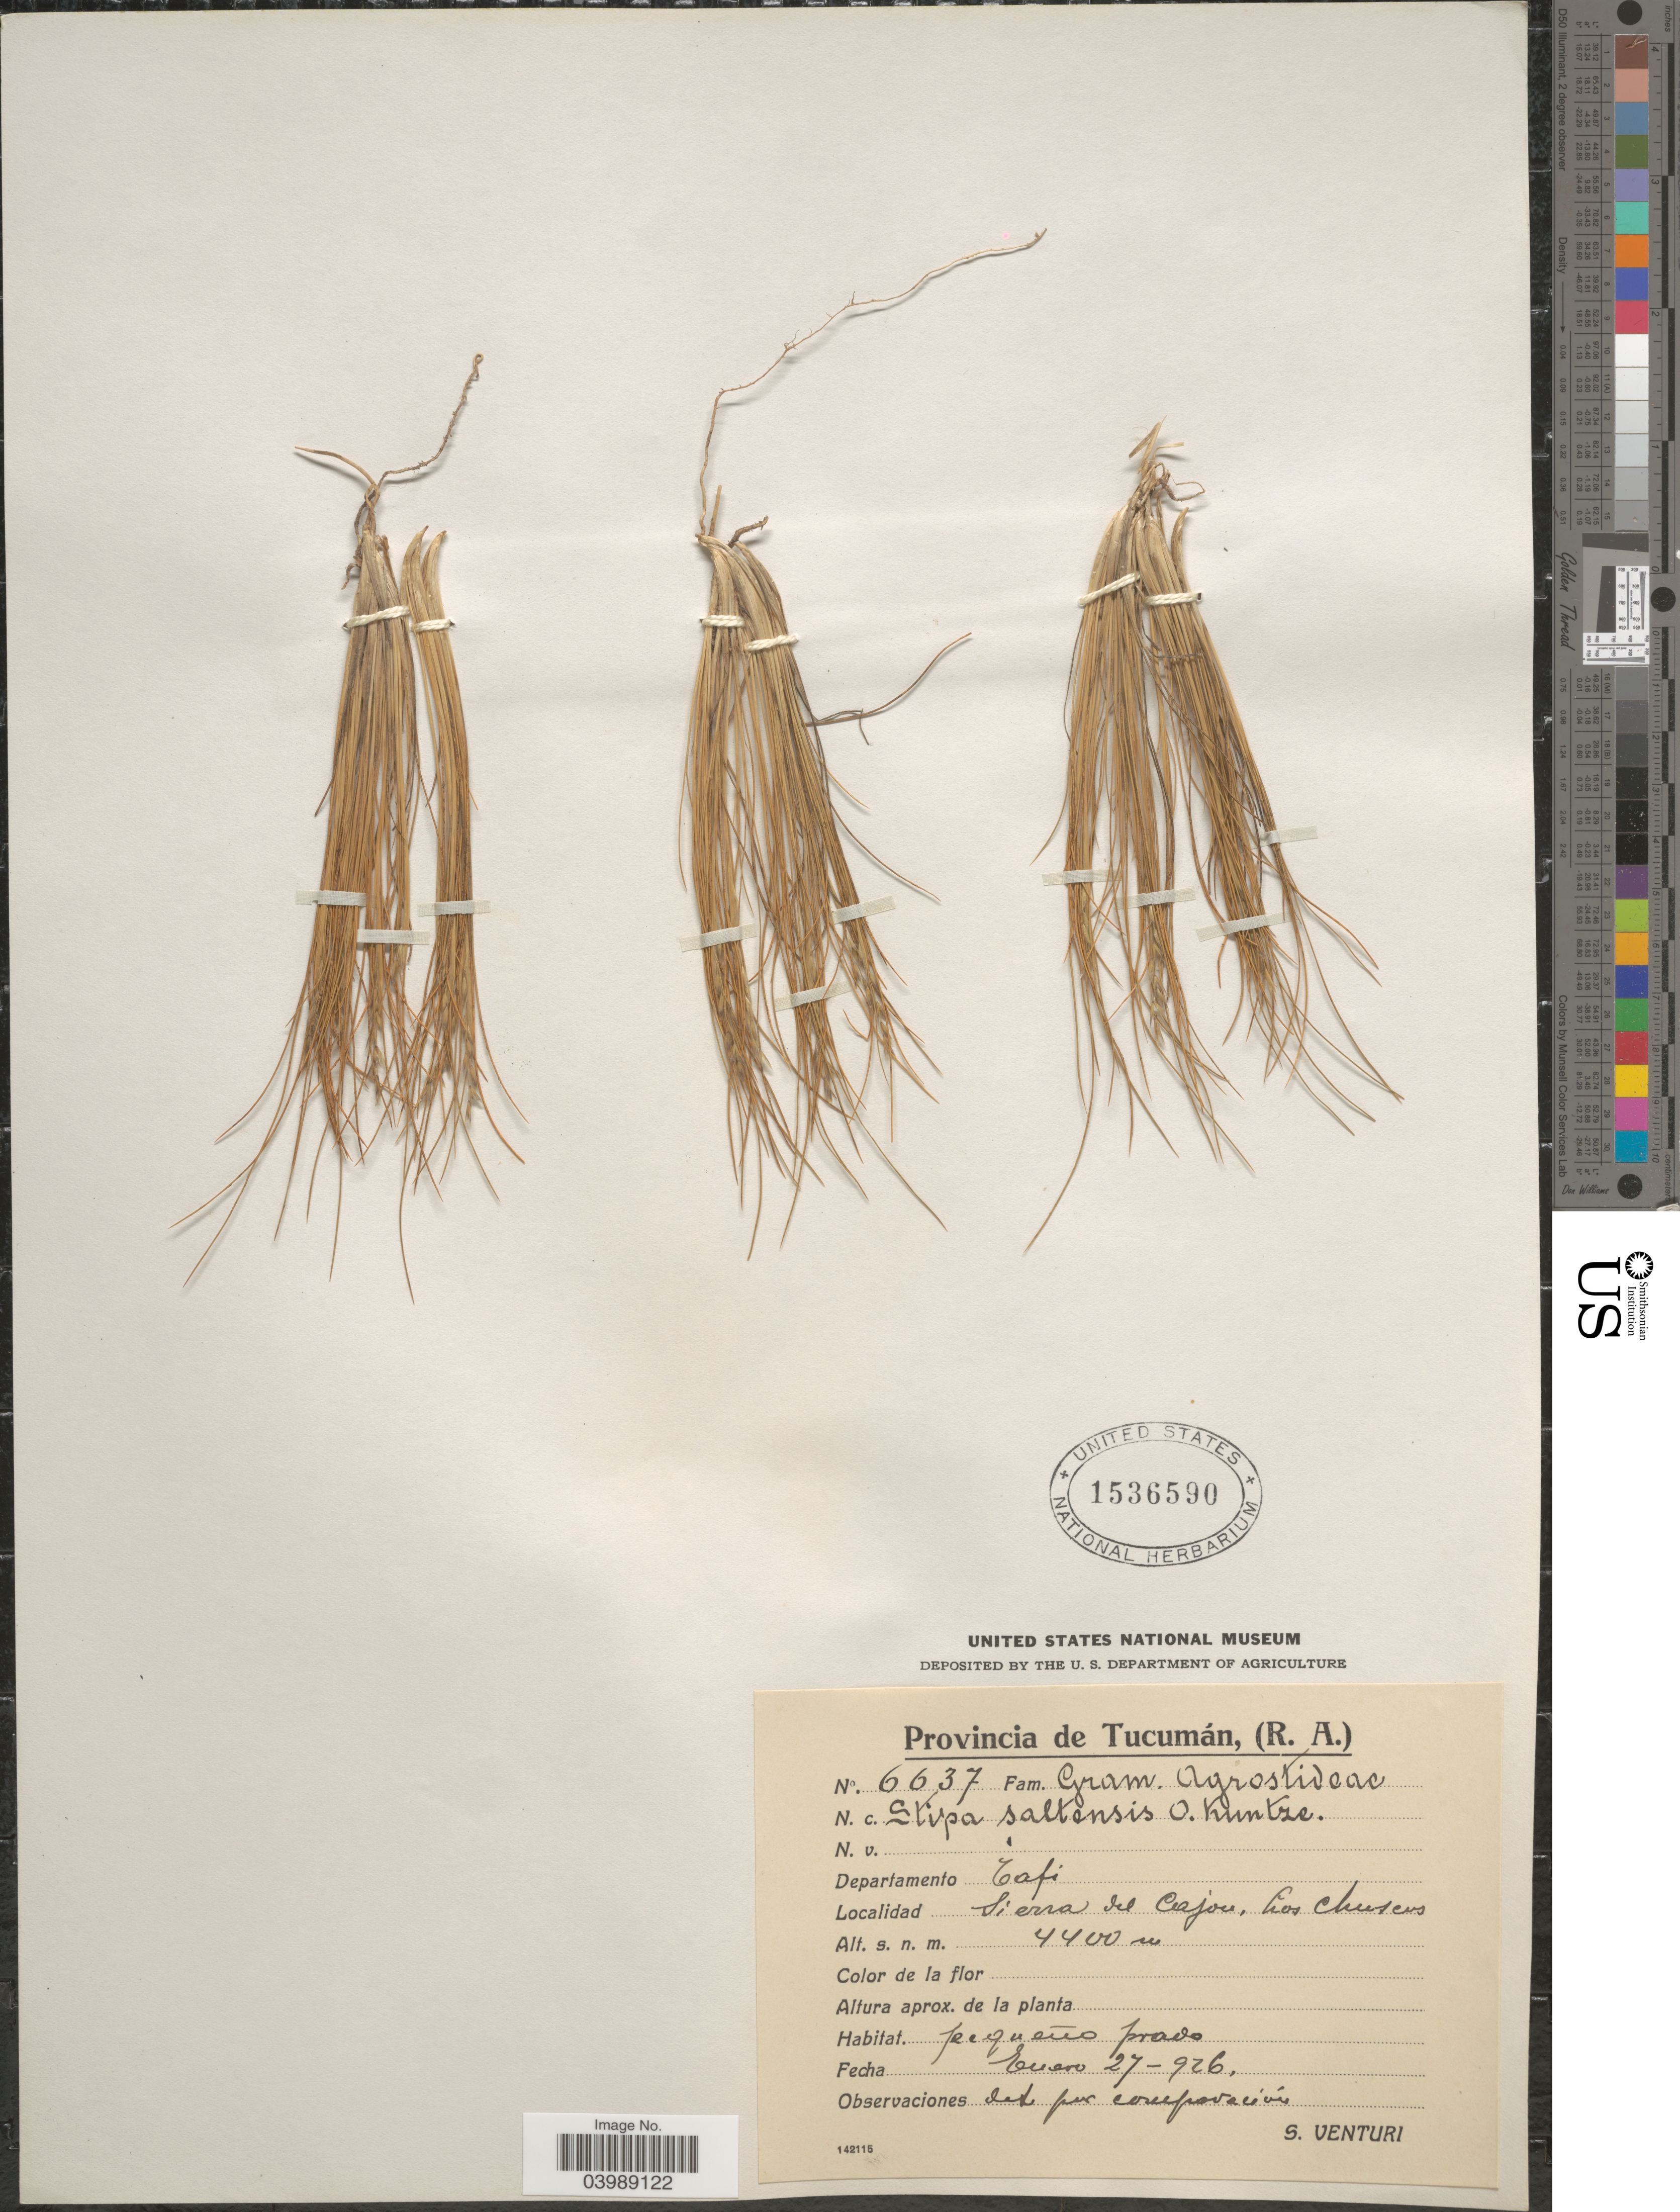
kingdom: Plantae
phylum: Tracheophyta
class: Liliopsida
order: Poales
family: Poaceae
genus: Anatherostipa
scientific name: Anatherostipa mucronata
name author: (Griseb.) F. Rojas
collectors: S. Venturi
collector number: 6637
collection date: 1926-01-27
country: Argentina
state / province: Tucuman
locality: Departamento Tafi. Sierra del Cajon.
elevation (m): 4400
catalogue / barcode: US 1536590